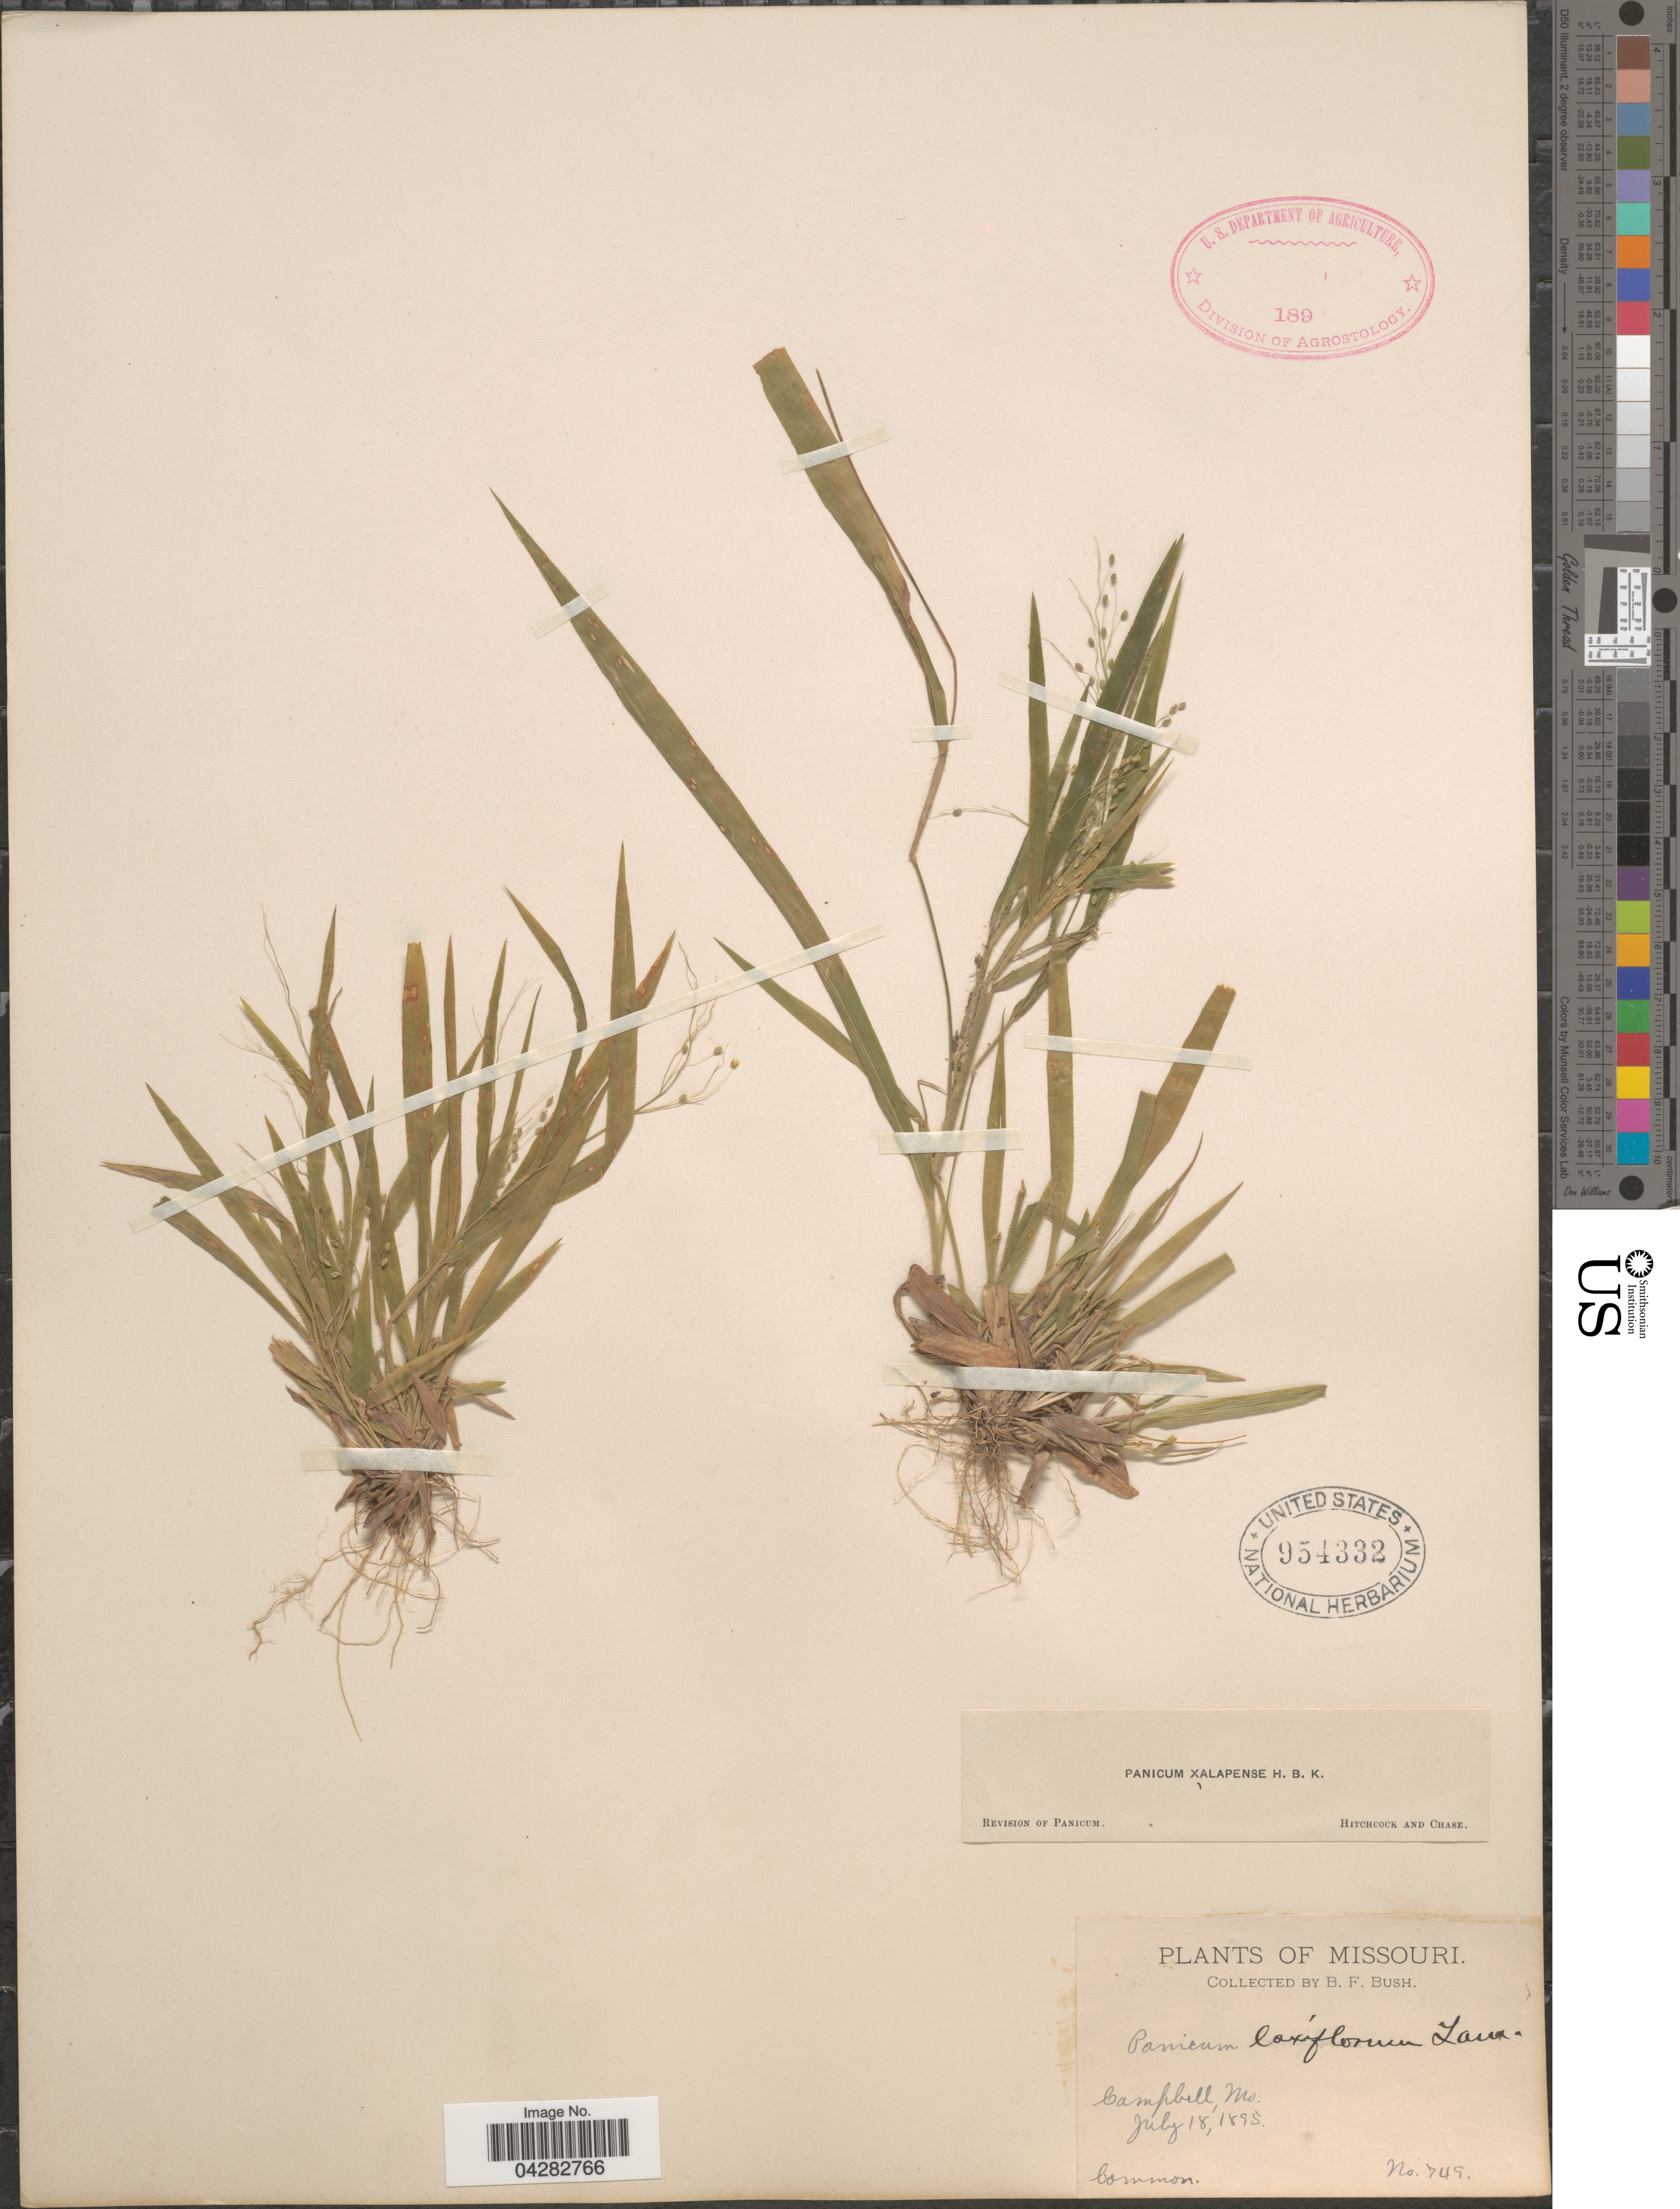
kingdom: Plantae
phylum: Tracheophyta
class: Liliopsida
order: Poales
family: Poaceae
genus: Dichanthelium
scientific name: Dichanthelium laxiflorum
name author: (Lam.) Gould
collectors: B. F. Bush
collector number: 749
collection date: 1895-07-18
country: United States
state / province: Missouri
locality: Campbell.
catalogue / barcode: US 954332